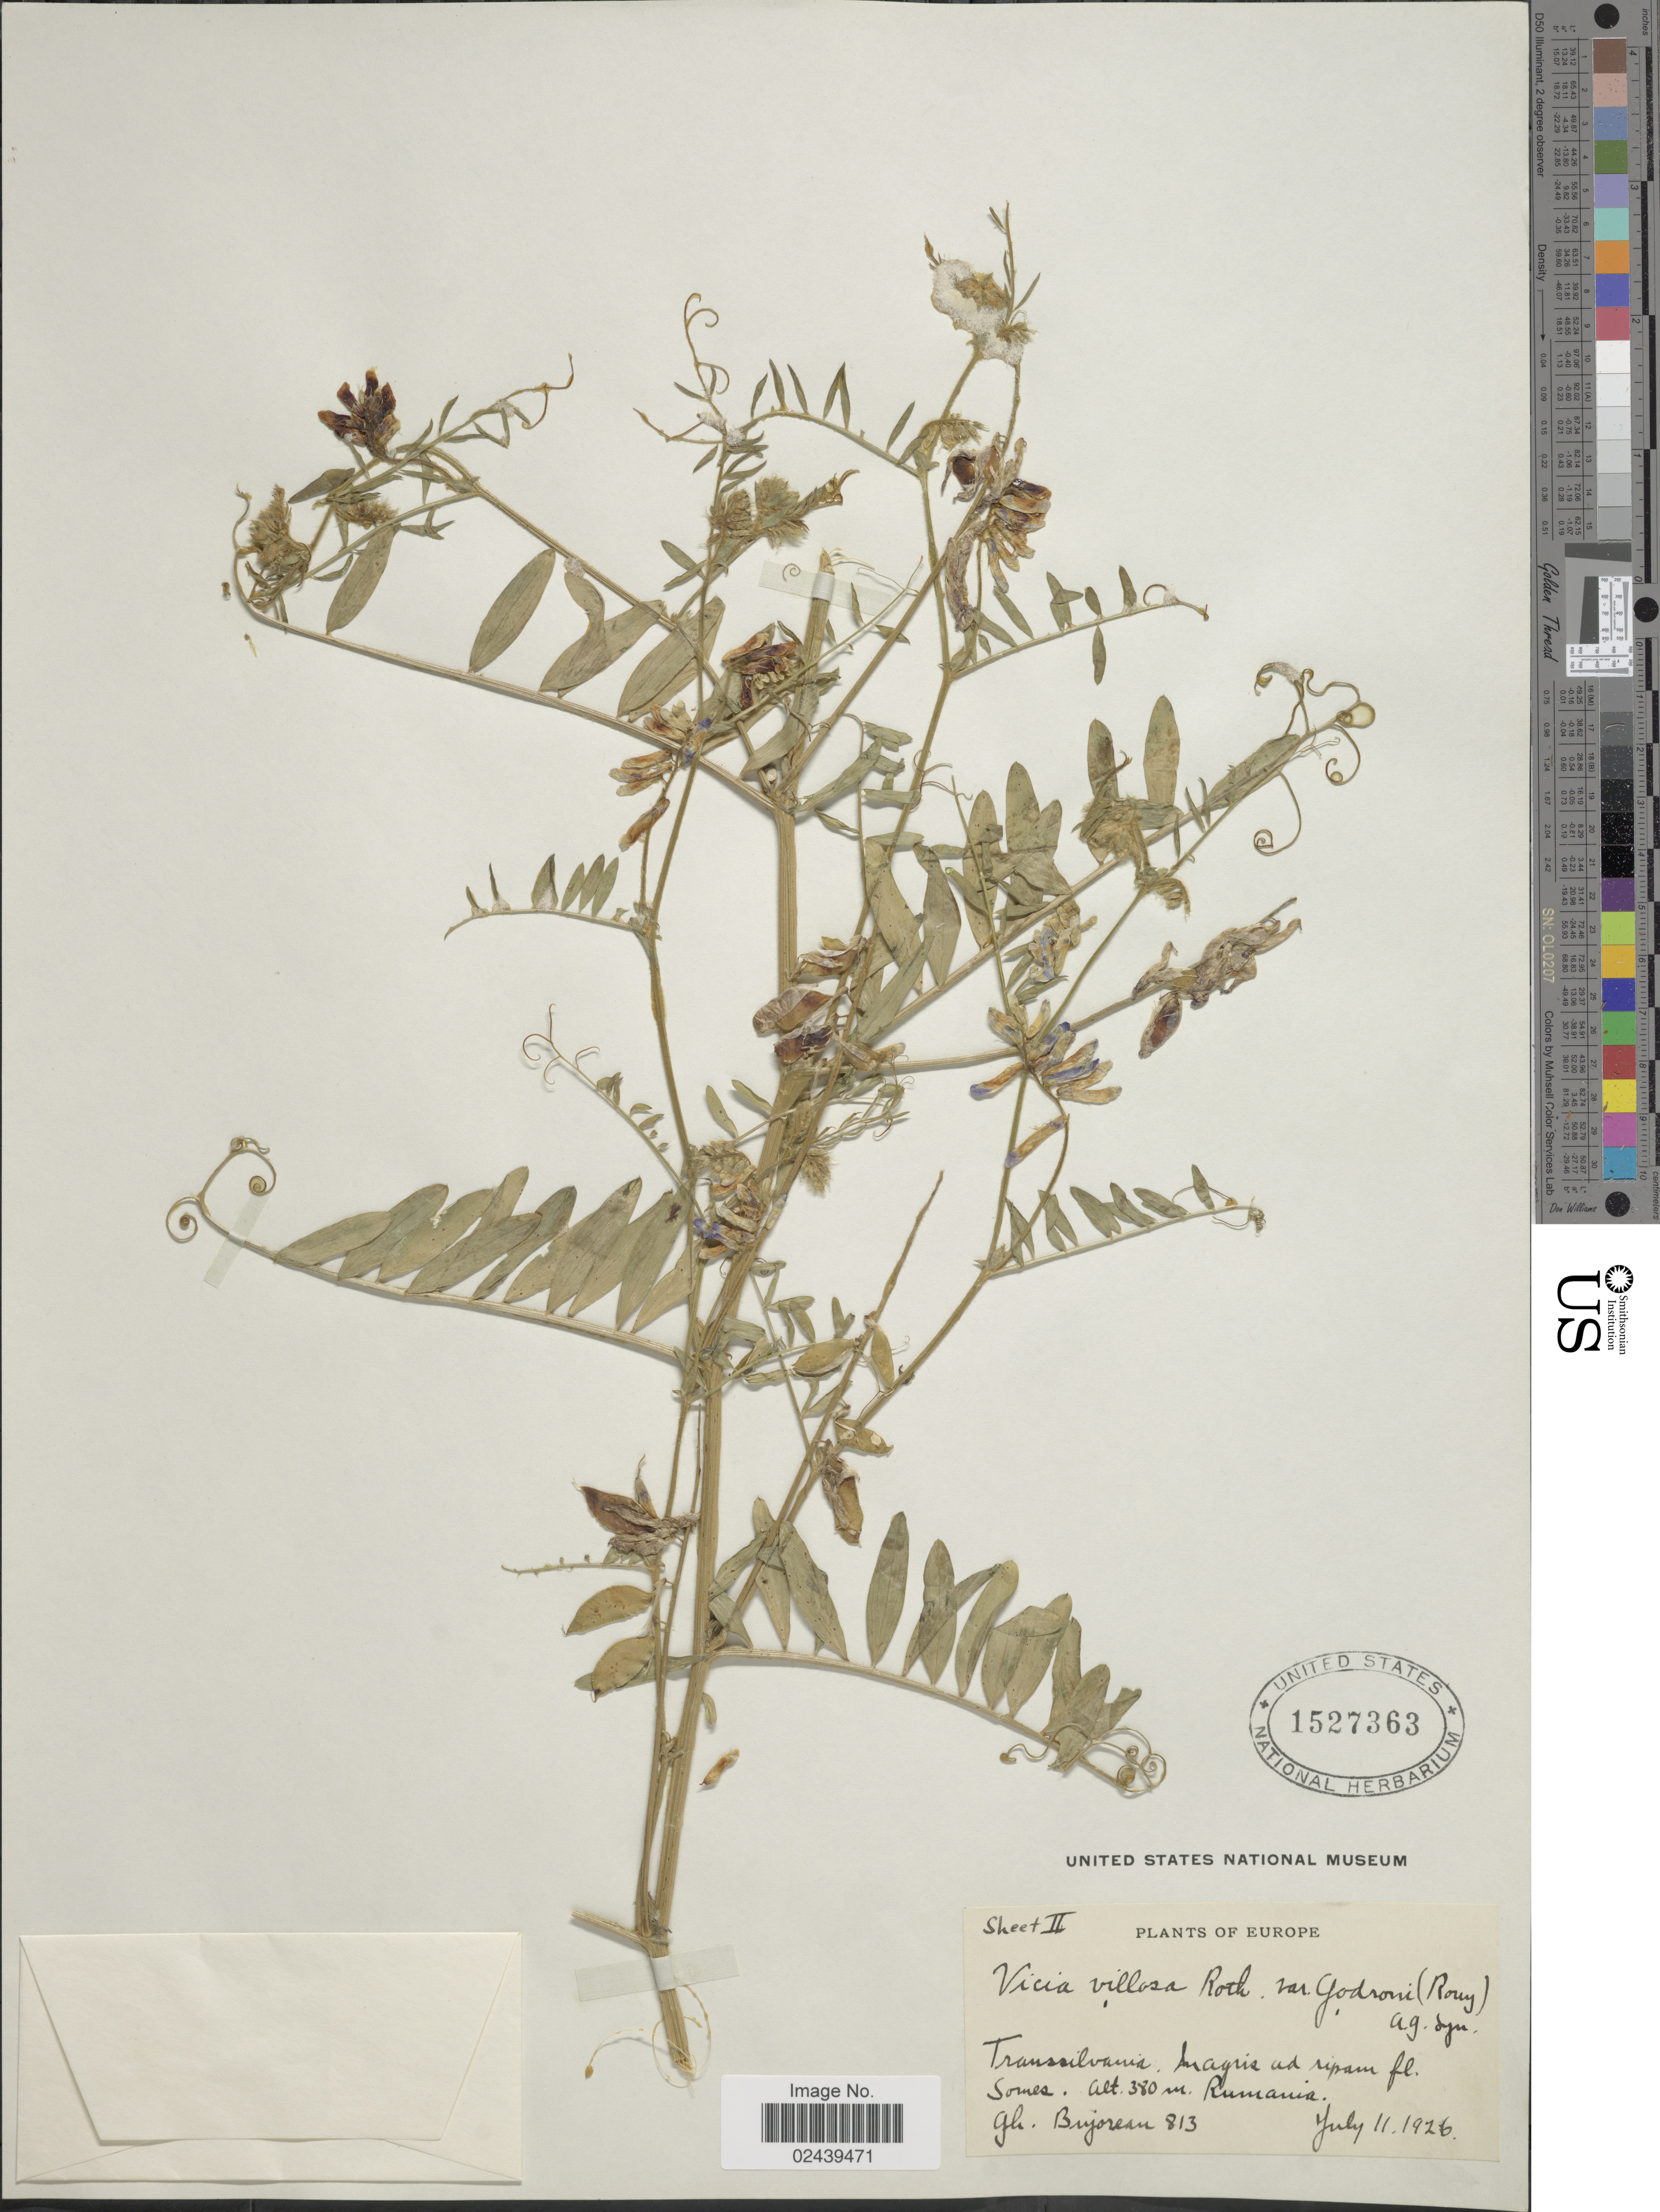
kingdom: Plantae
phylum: Tracheophyta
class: Magnoliopsida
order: Fabales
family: Fabaceae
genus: Vicia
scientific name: Vicia villosa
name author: Roth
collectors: G. Bujorean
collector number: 813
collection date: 1926-07-11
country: Romania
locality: Transsilvabnia, Magris ad ripam fl. Somes, Rumania, Europe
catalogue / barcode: US 1527363